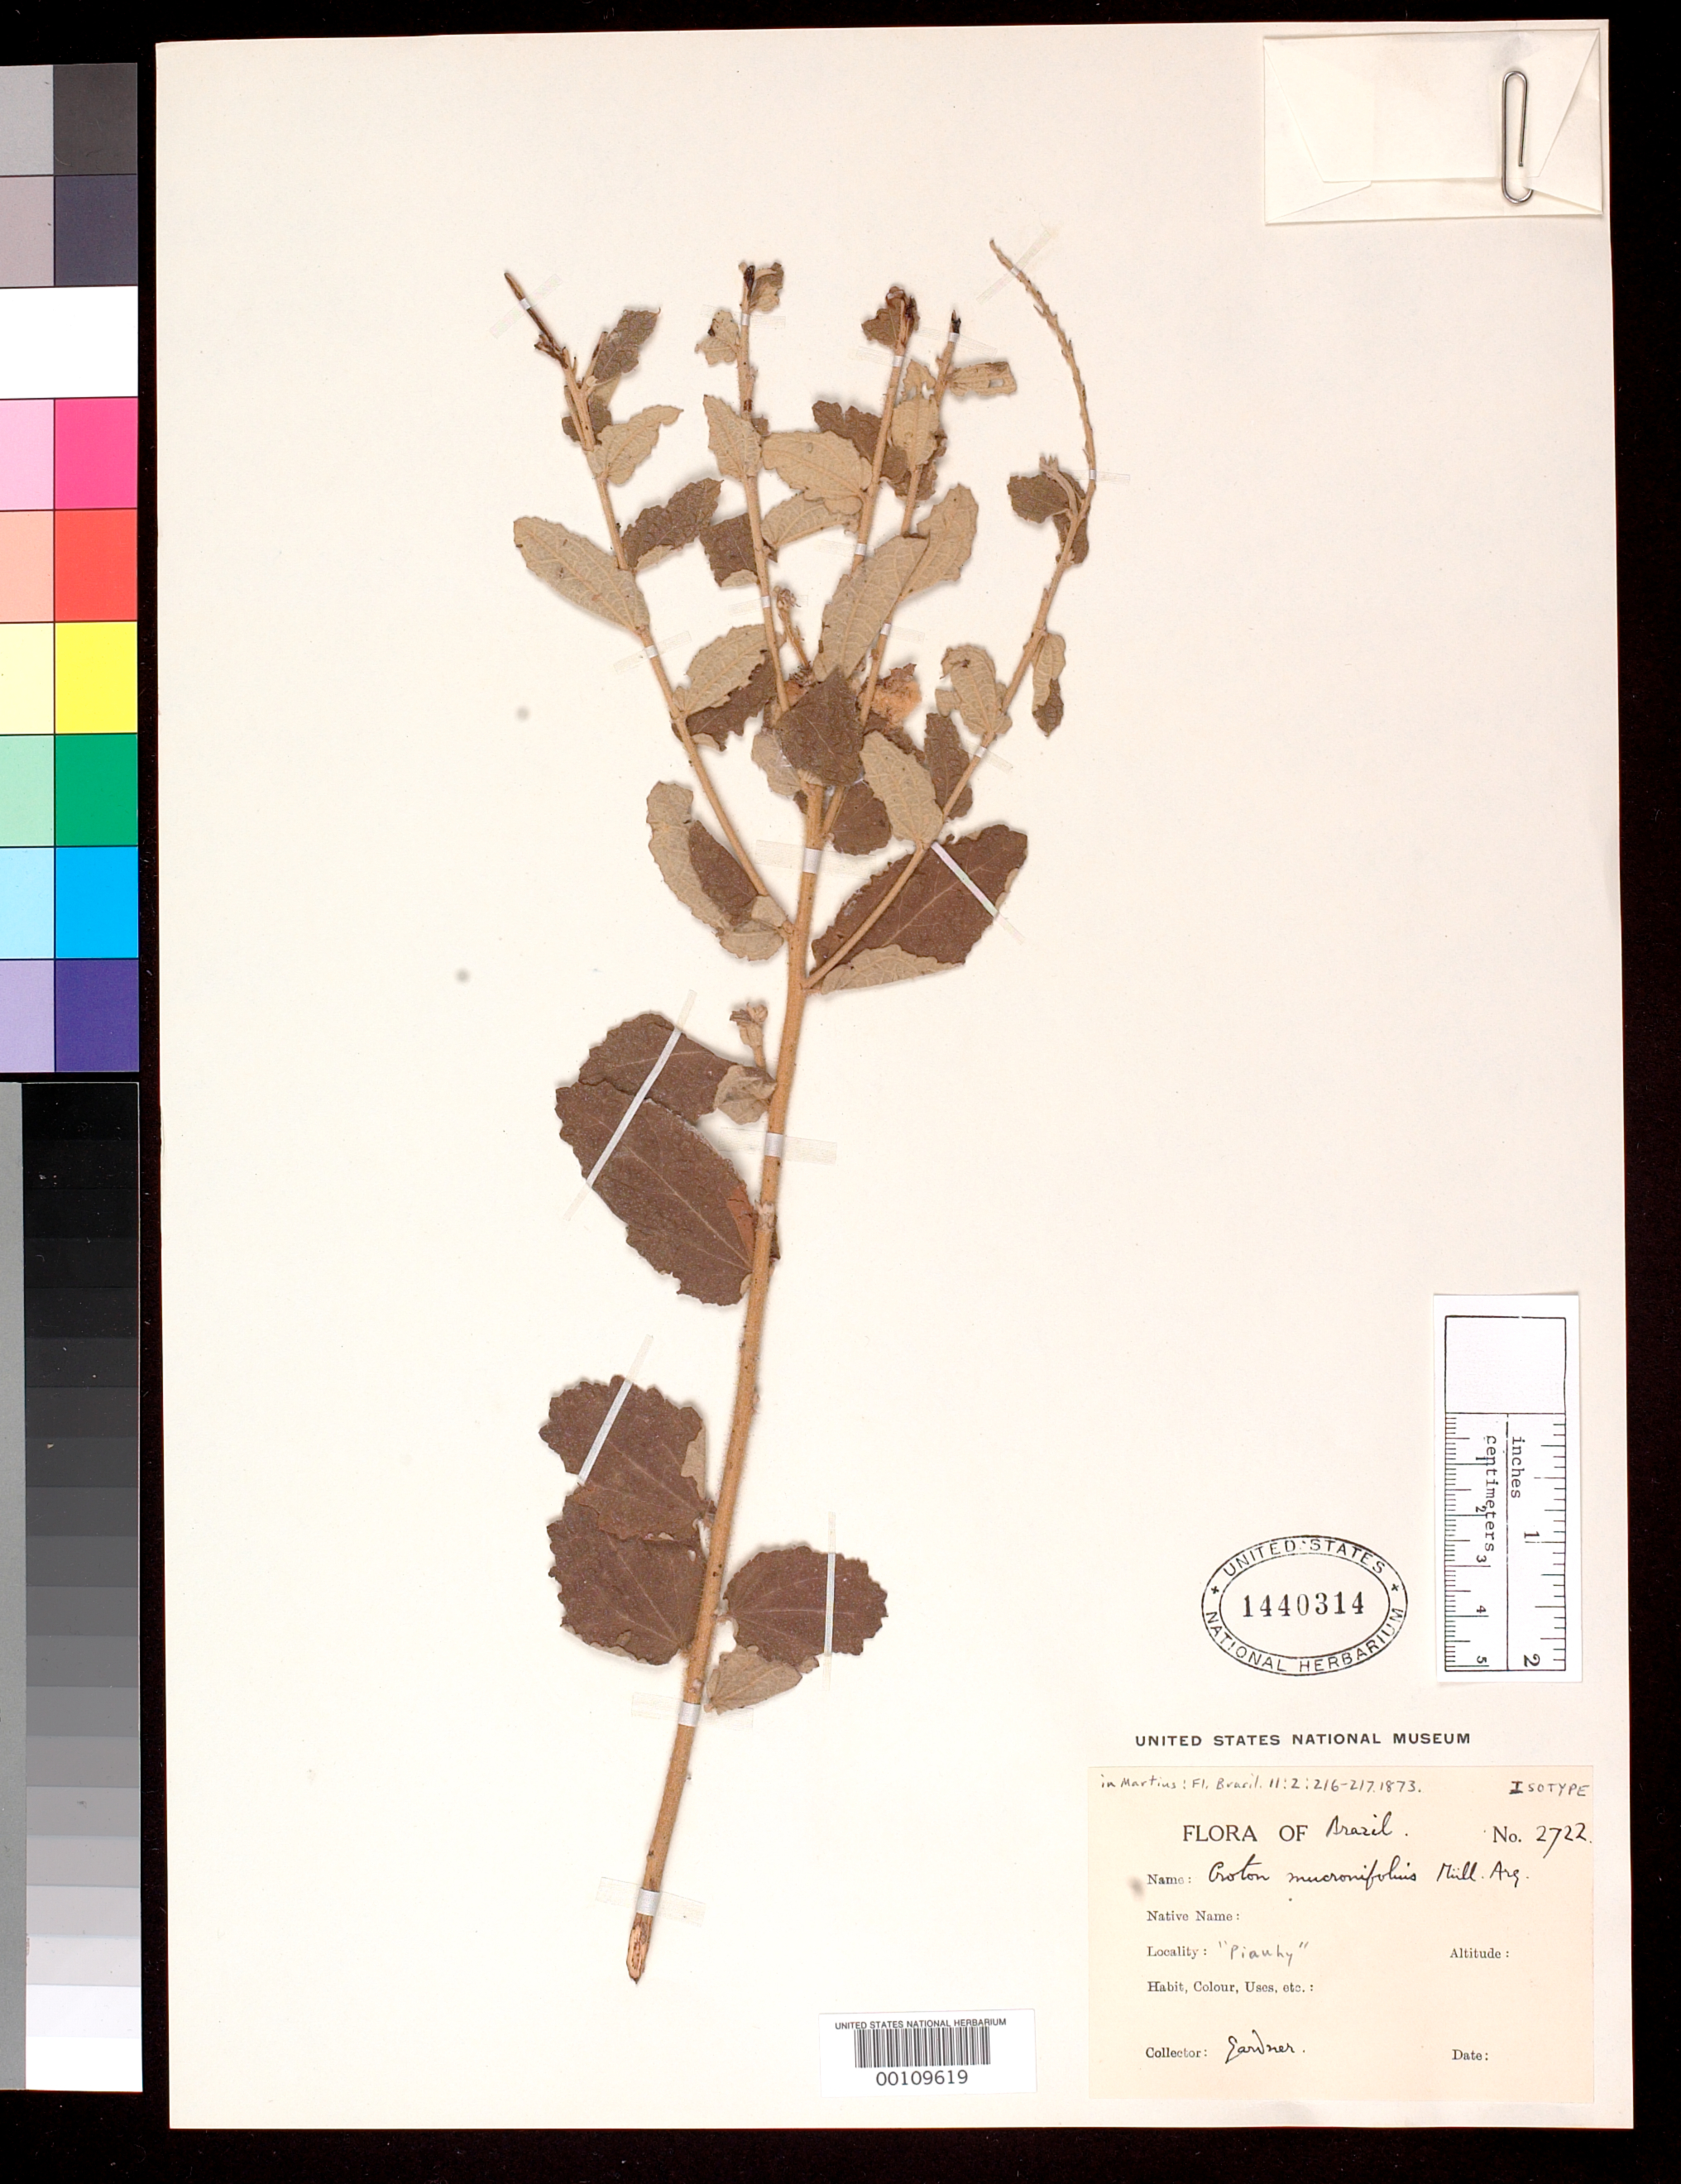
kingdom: Plantae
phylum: Tracheophyta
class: Magnoliopsida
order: Malpighiales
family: Euphorbiaceae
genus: Croton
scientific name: Croton mucronifolius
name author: Müll. Arg. in Mart.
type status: Isotype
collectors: G. Gardner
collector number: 2722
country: Brazil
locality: Piauhy.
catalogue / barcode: US 1440314